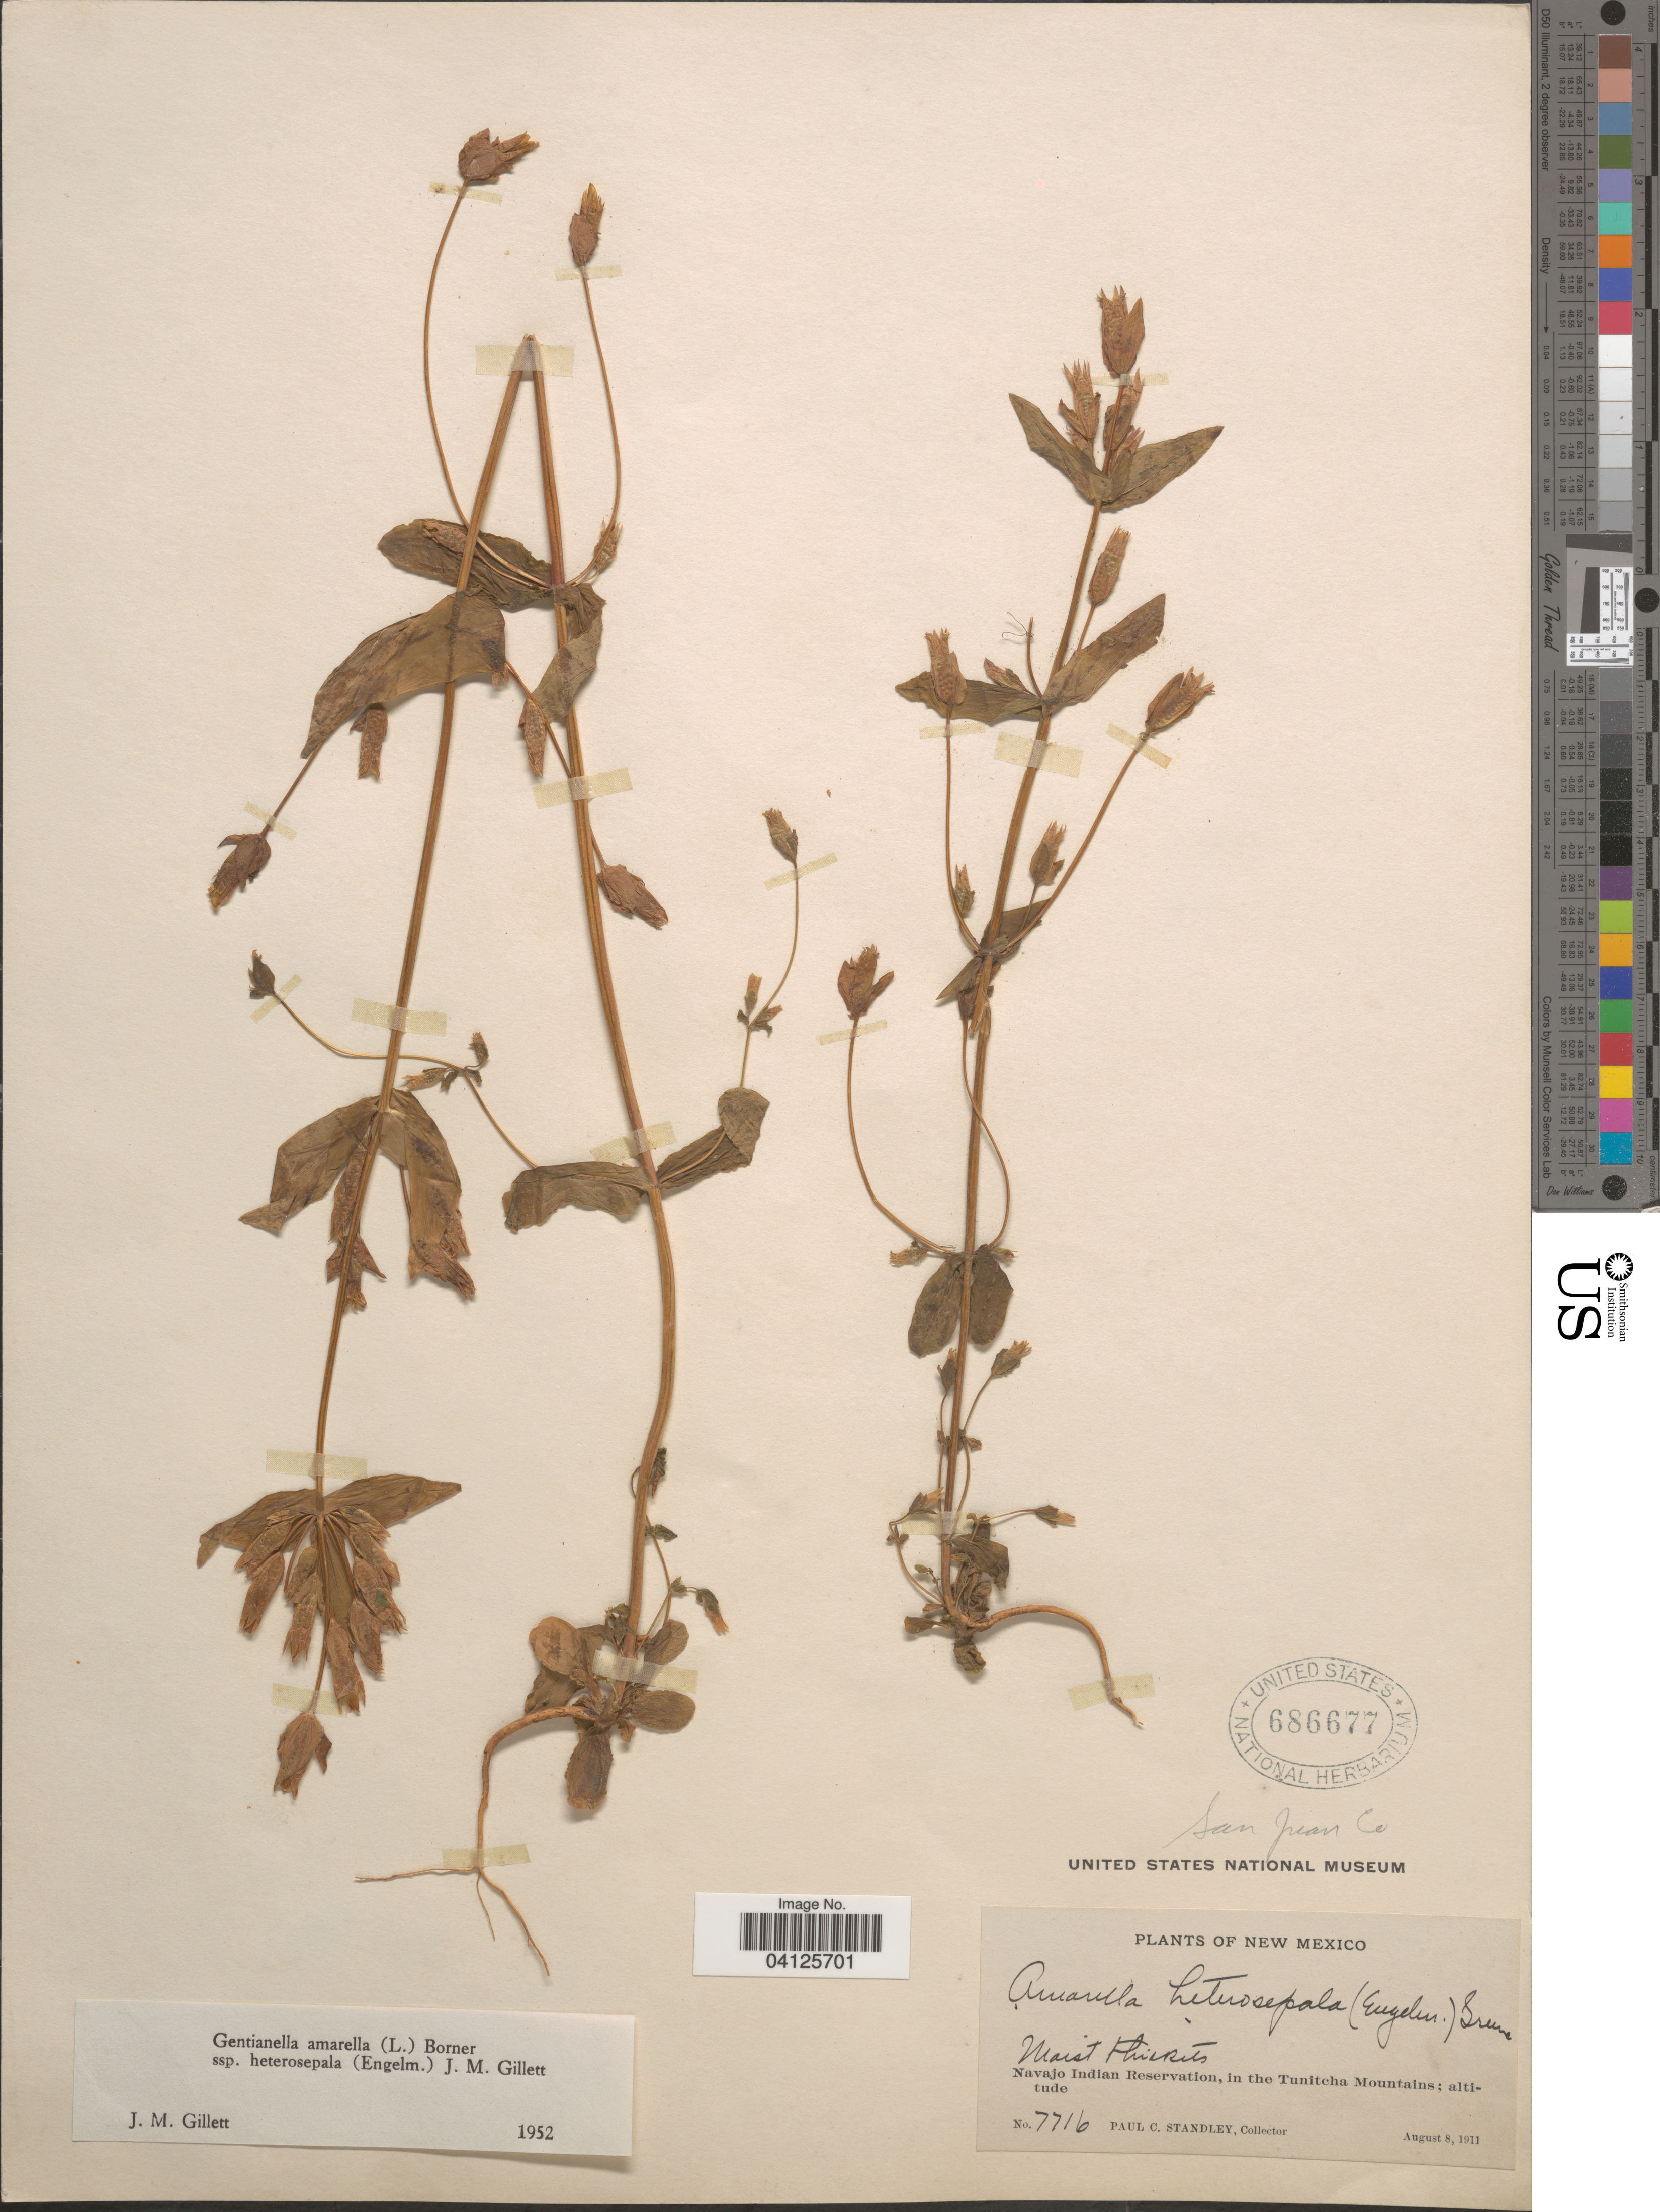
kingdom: Plantae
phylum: Tracheophyta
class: Magnoliopsida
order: Gentianales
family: Gentianaceae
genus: Gentianella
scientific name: Gentianella amarella subsp. heterosepala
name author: (Engelm.) J.M. Gillet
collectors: P. C. Standley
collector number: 7716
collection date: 1911-08-08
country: United States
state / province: New Mexico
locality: Navajo Indian Reservation, in the Tunitcha Mountains.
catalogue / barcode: US 686677